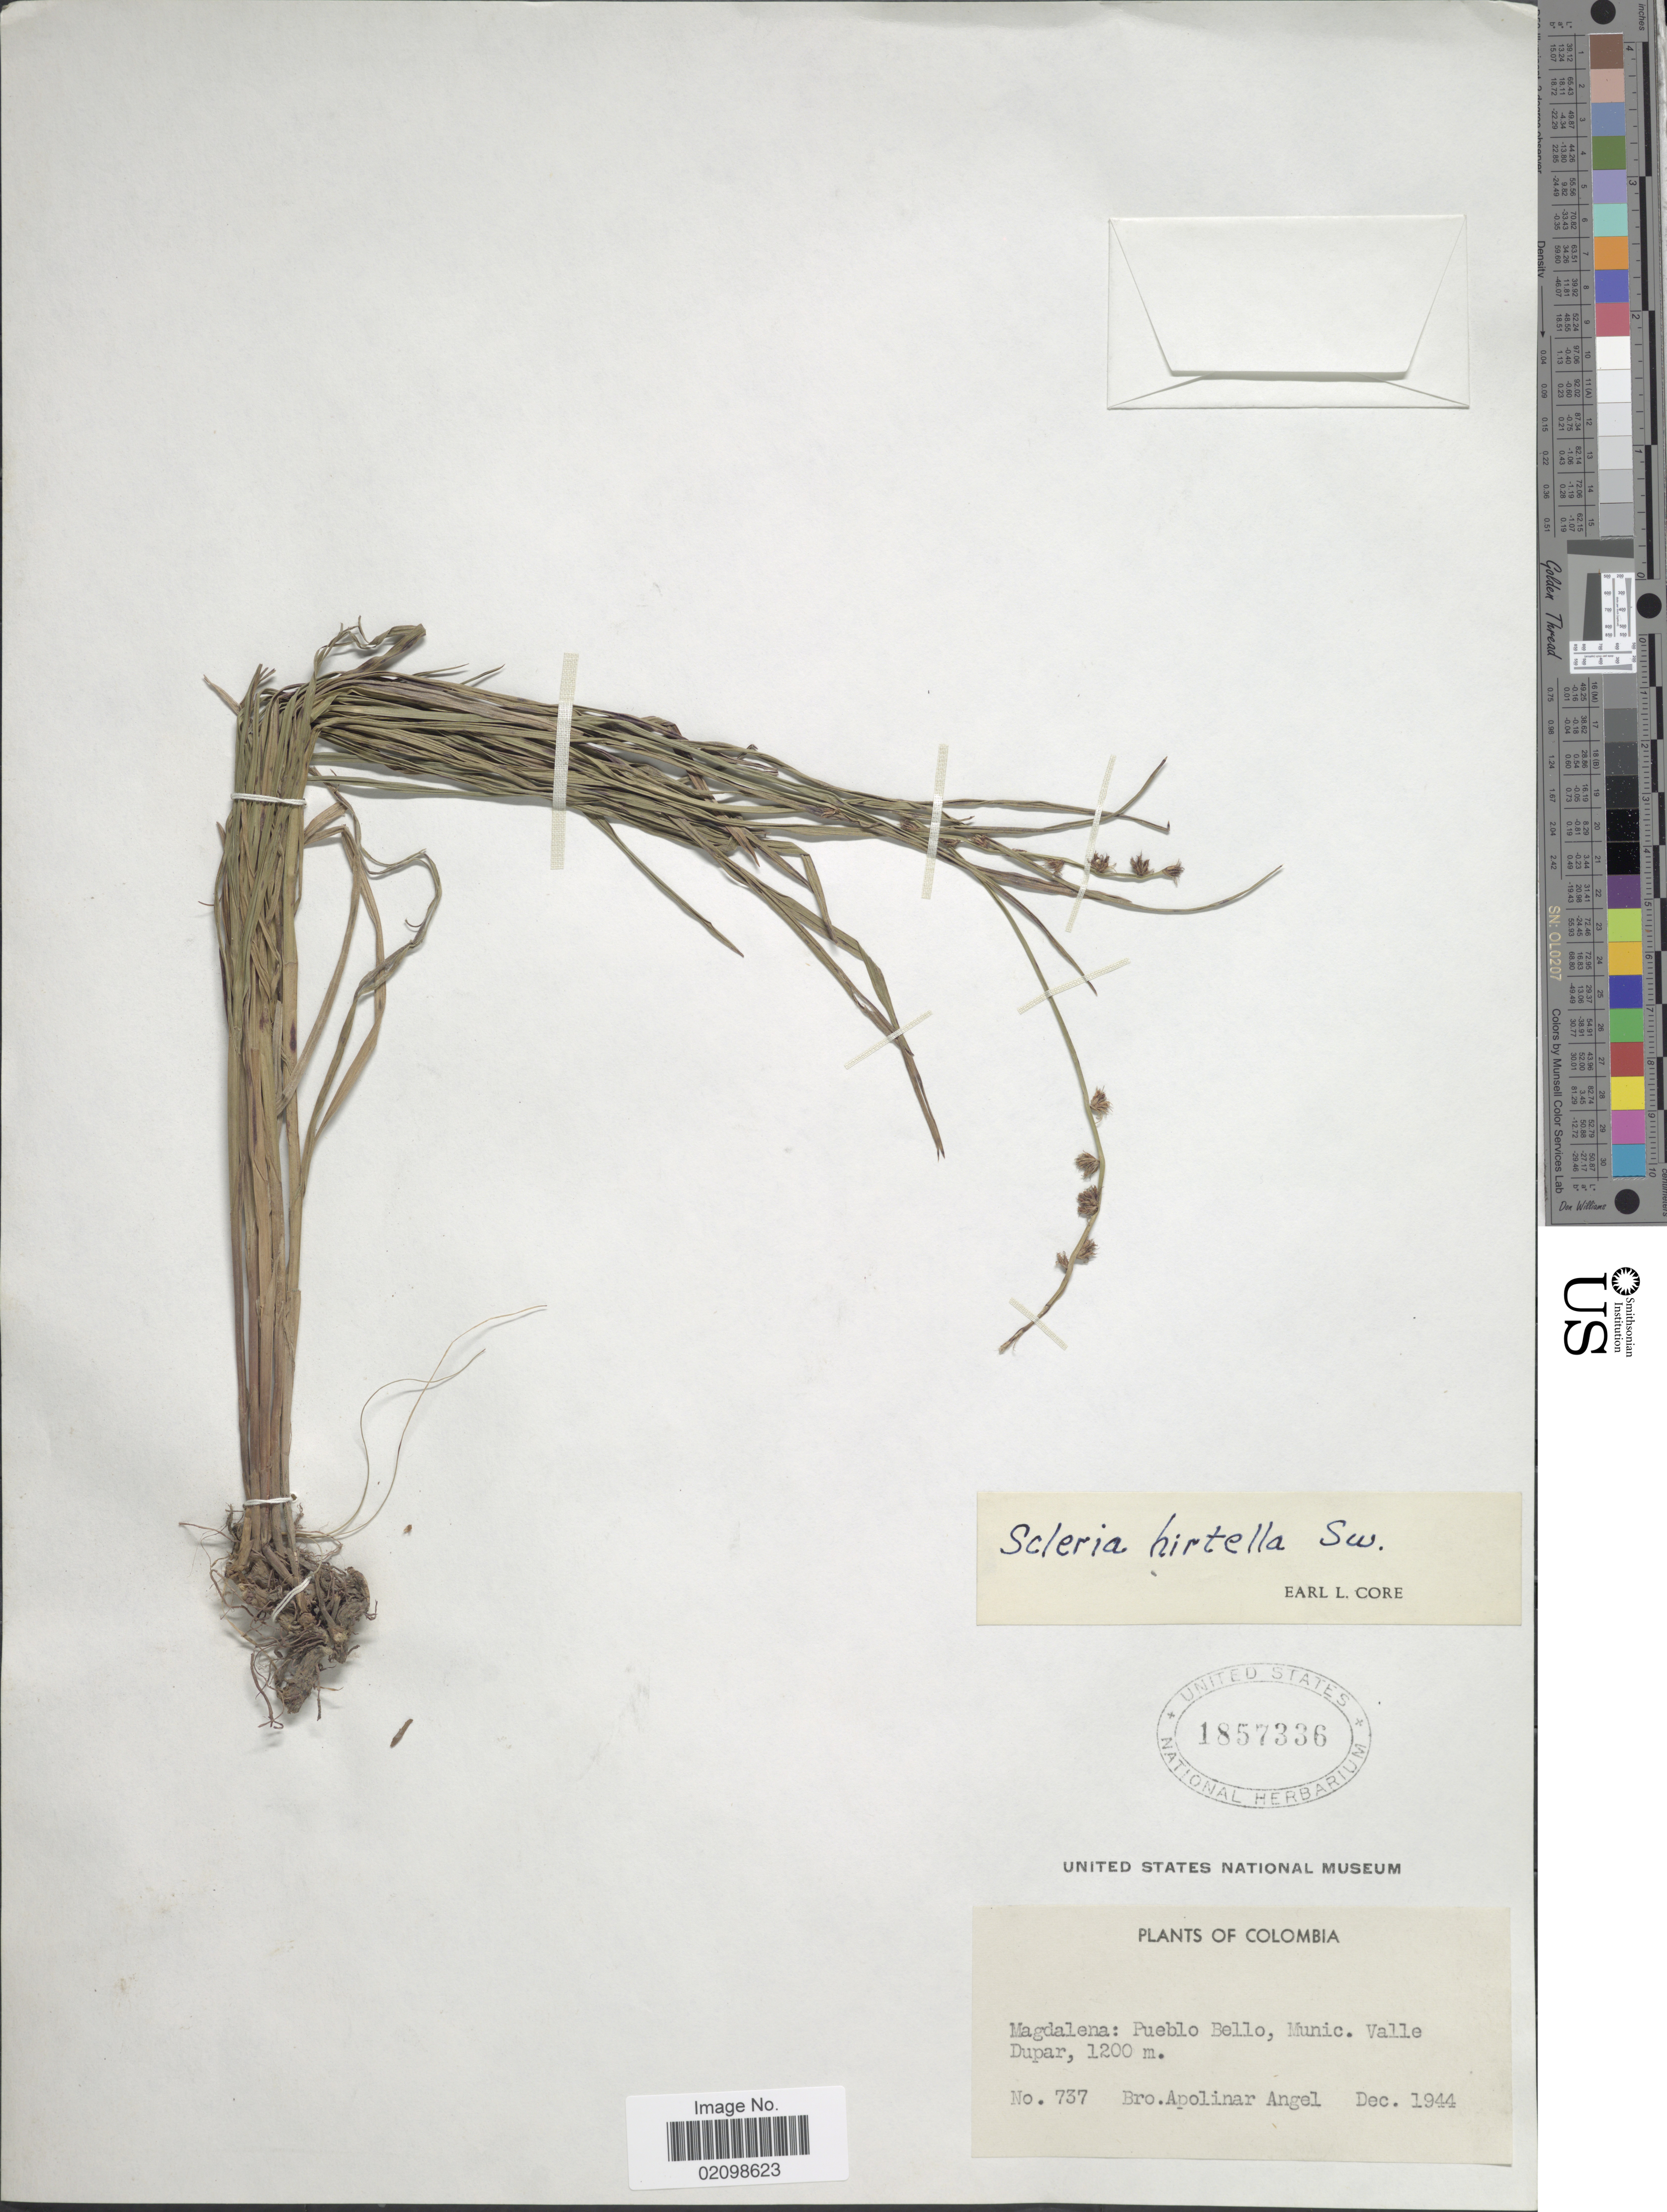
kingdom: Plantae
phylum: Tracheophyta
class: Liliopsida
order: Poales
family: Cyperaceae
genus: Scleria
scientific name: Scleria distans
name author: Poir.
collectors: Bro. Apolinar A.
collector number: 737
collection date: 1944-12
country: Colombia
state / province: Magdalena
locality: Magdalena: Pueblo Bello, Munic. Valle Dupar.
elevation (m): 1200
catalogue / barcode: US 1857336